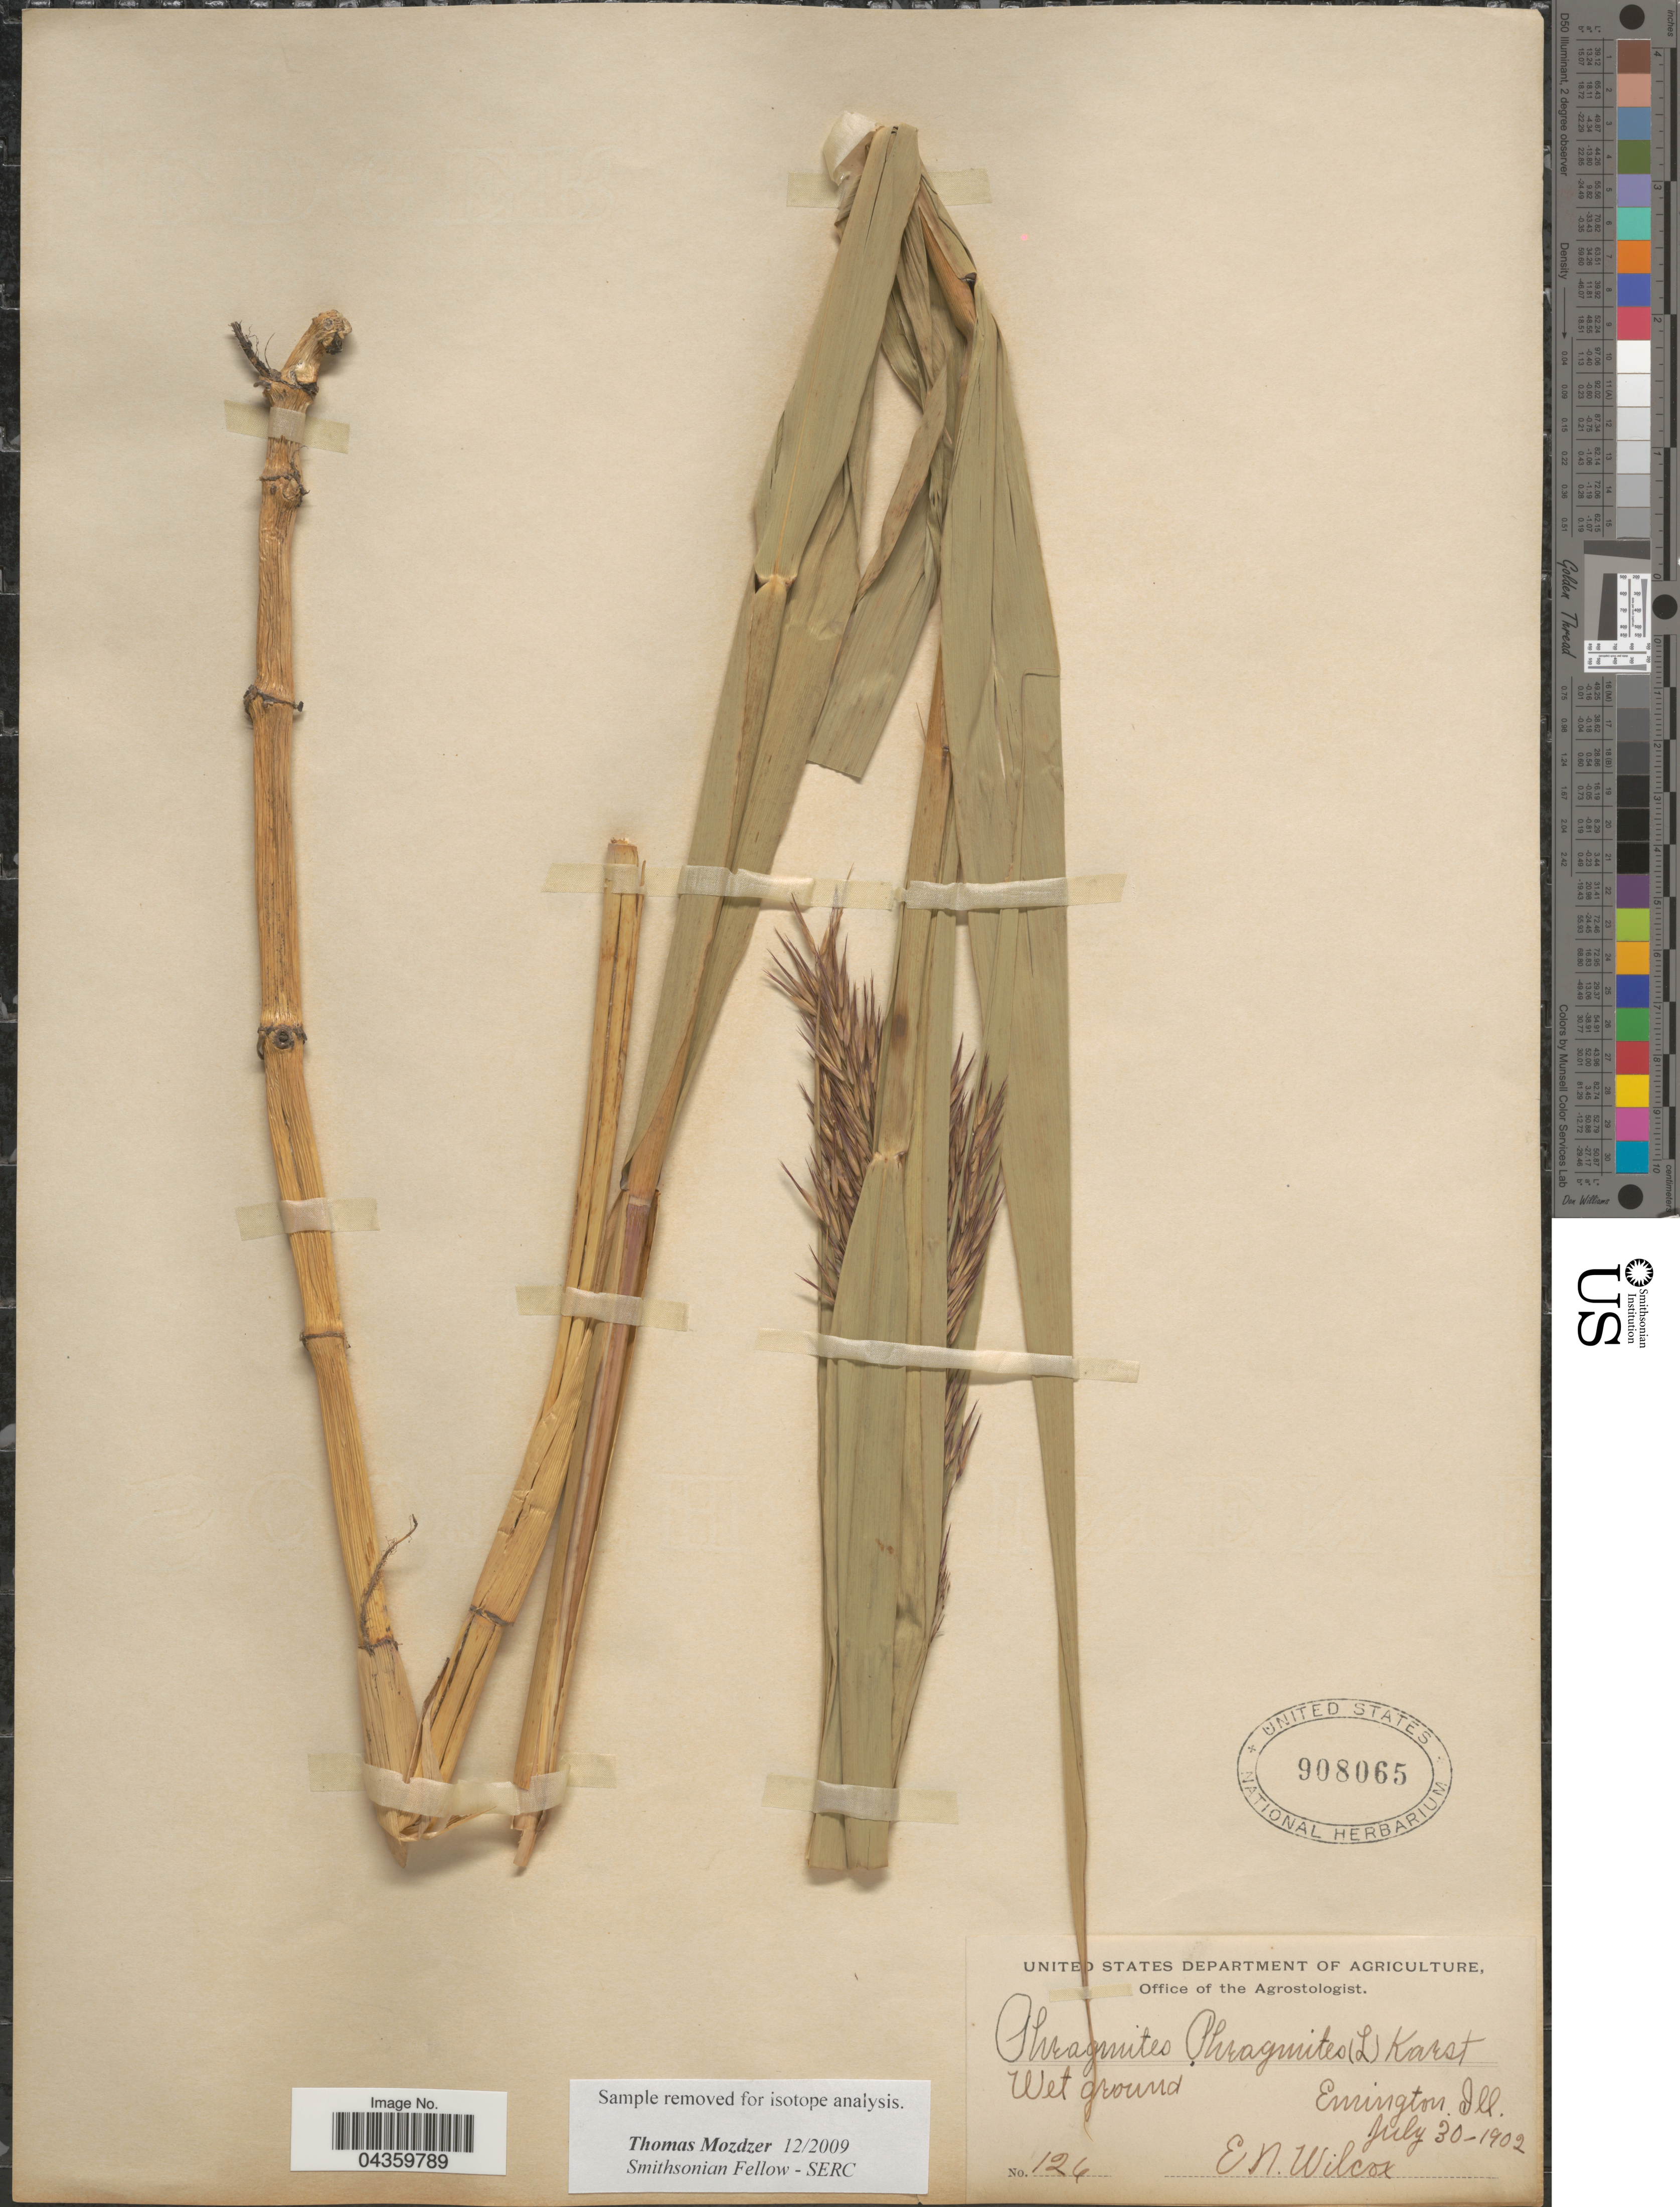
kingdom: Plantae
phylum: Tracheophyta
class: Liliopsida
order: Poales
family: Poaceae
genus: Phragmites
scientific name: Phragmites australis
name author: (Cav.) Trin. ex Steud.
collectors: E. Wilcox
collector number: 126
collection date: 1902-07-30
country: United States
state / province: Illinois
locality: Wet ground. Enrington.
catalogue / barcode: US 908065